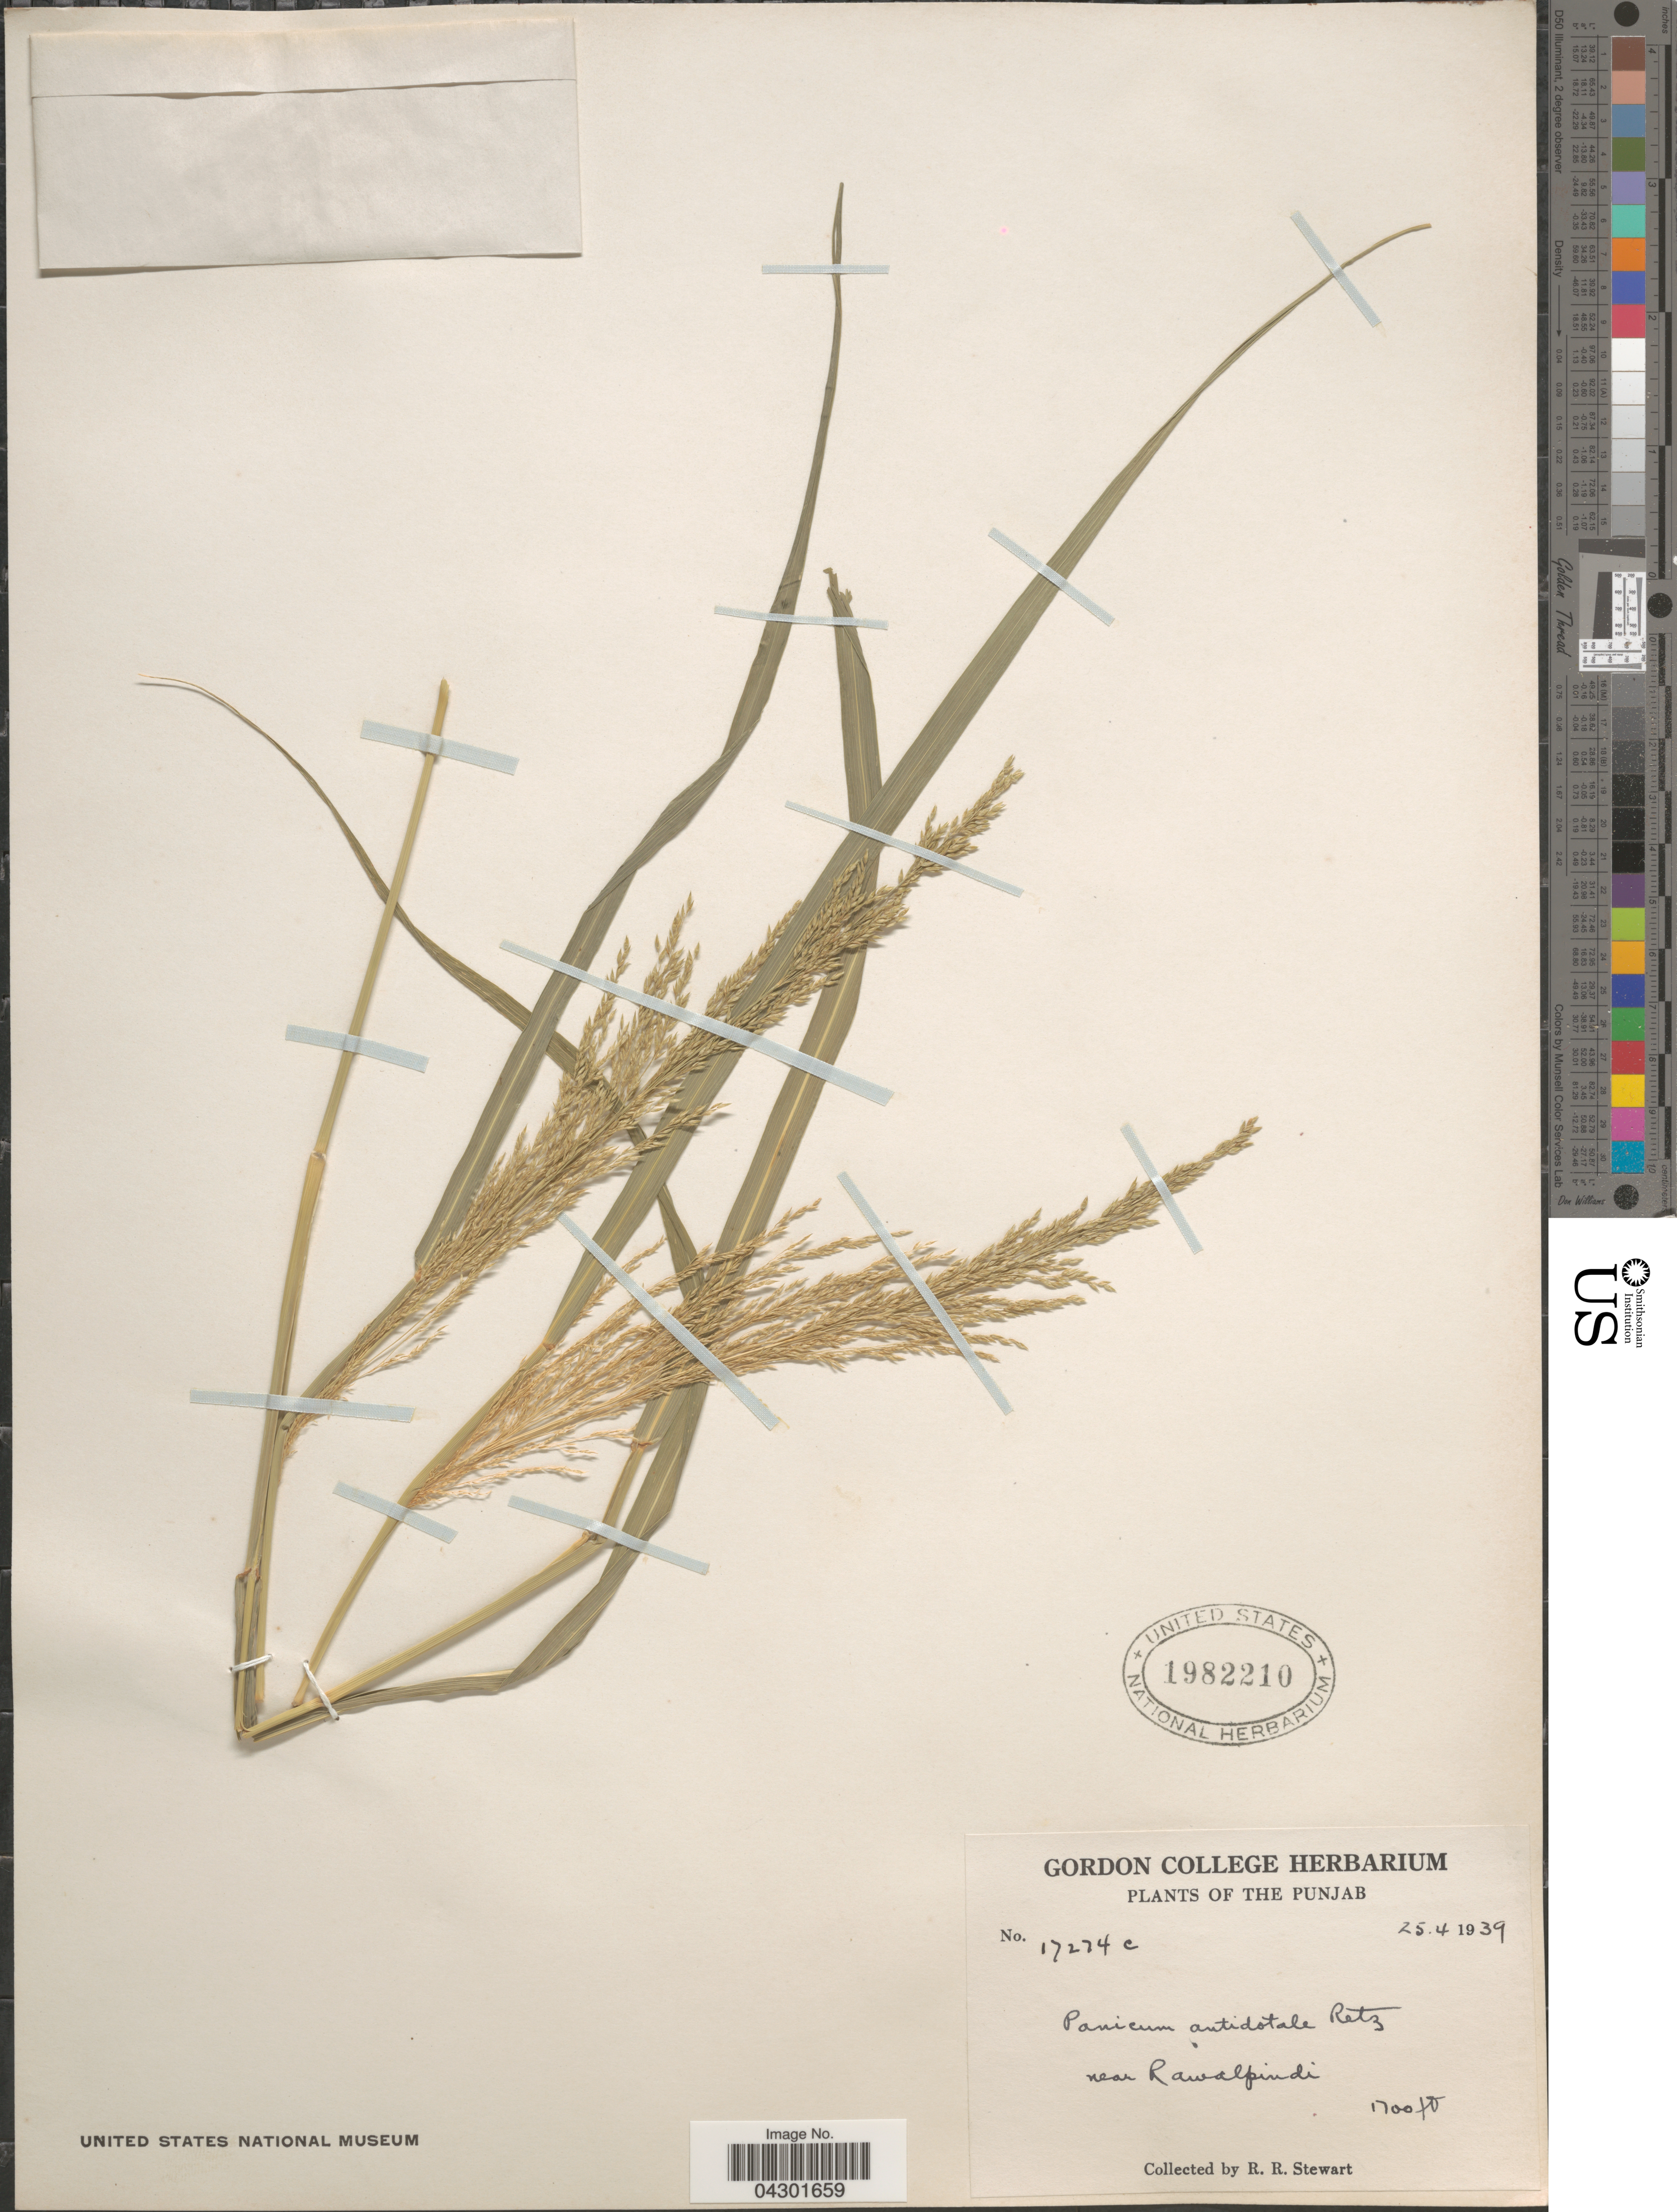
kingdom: Plantae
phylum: Tracheophyta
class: Liliopsida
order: Poales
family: Poaceae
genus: Panicum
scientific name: Panicum antidotale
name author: Retz.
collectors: R. Stewart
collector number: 17274c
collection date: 1939-04-25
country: Pakistan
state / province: Punjab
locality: Near Rawalpindi.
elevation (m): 518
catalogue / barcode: US 1982210